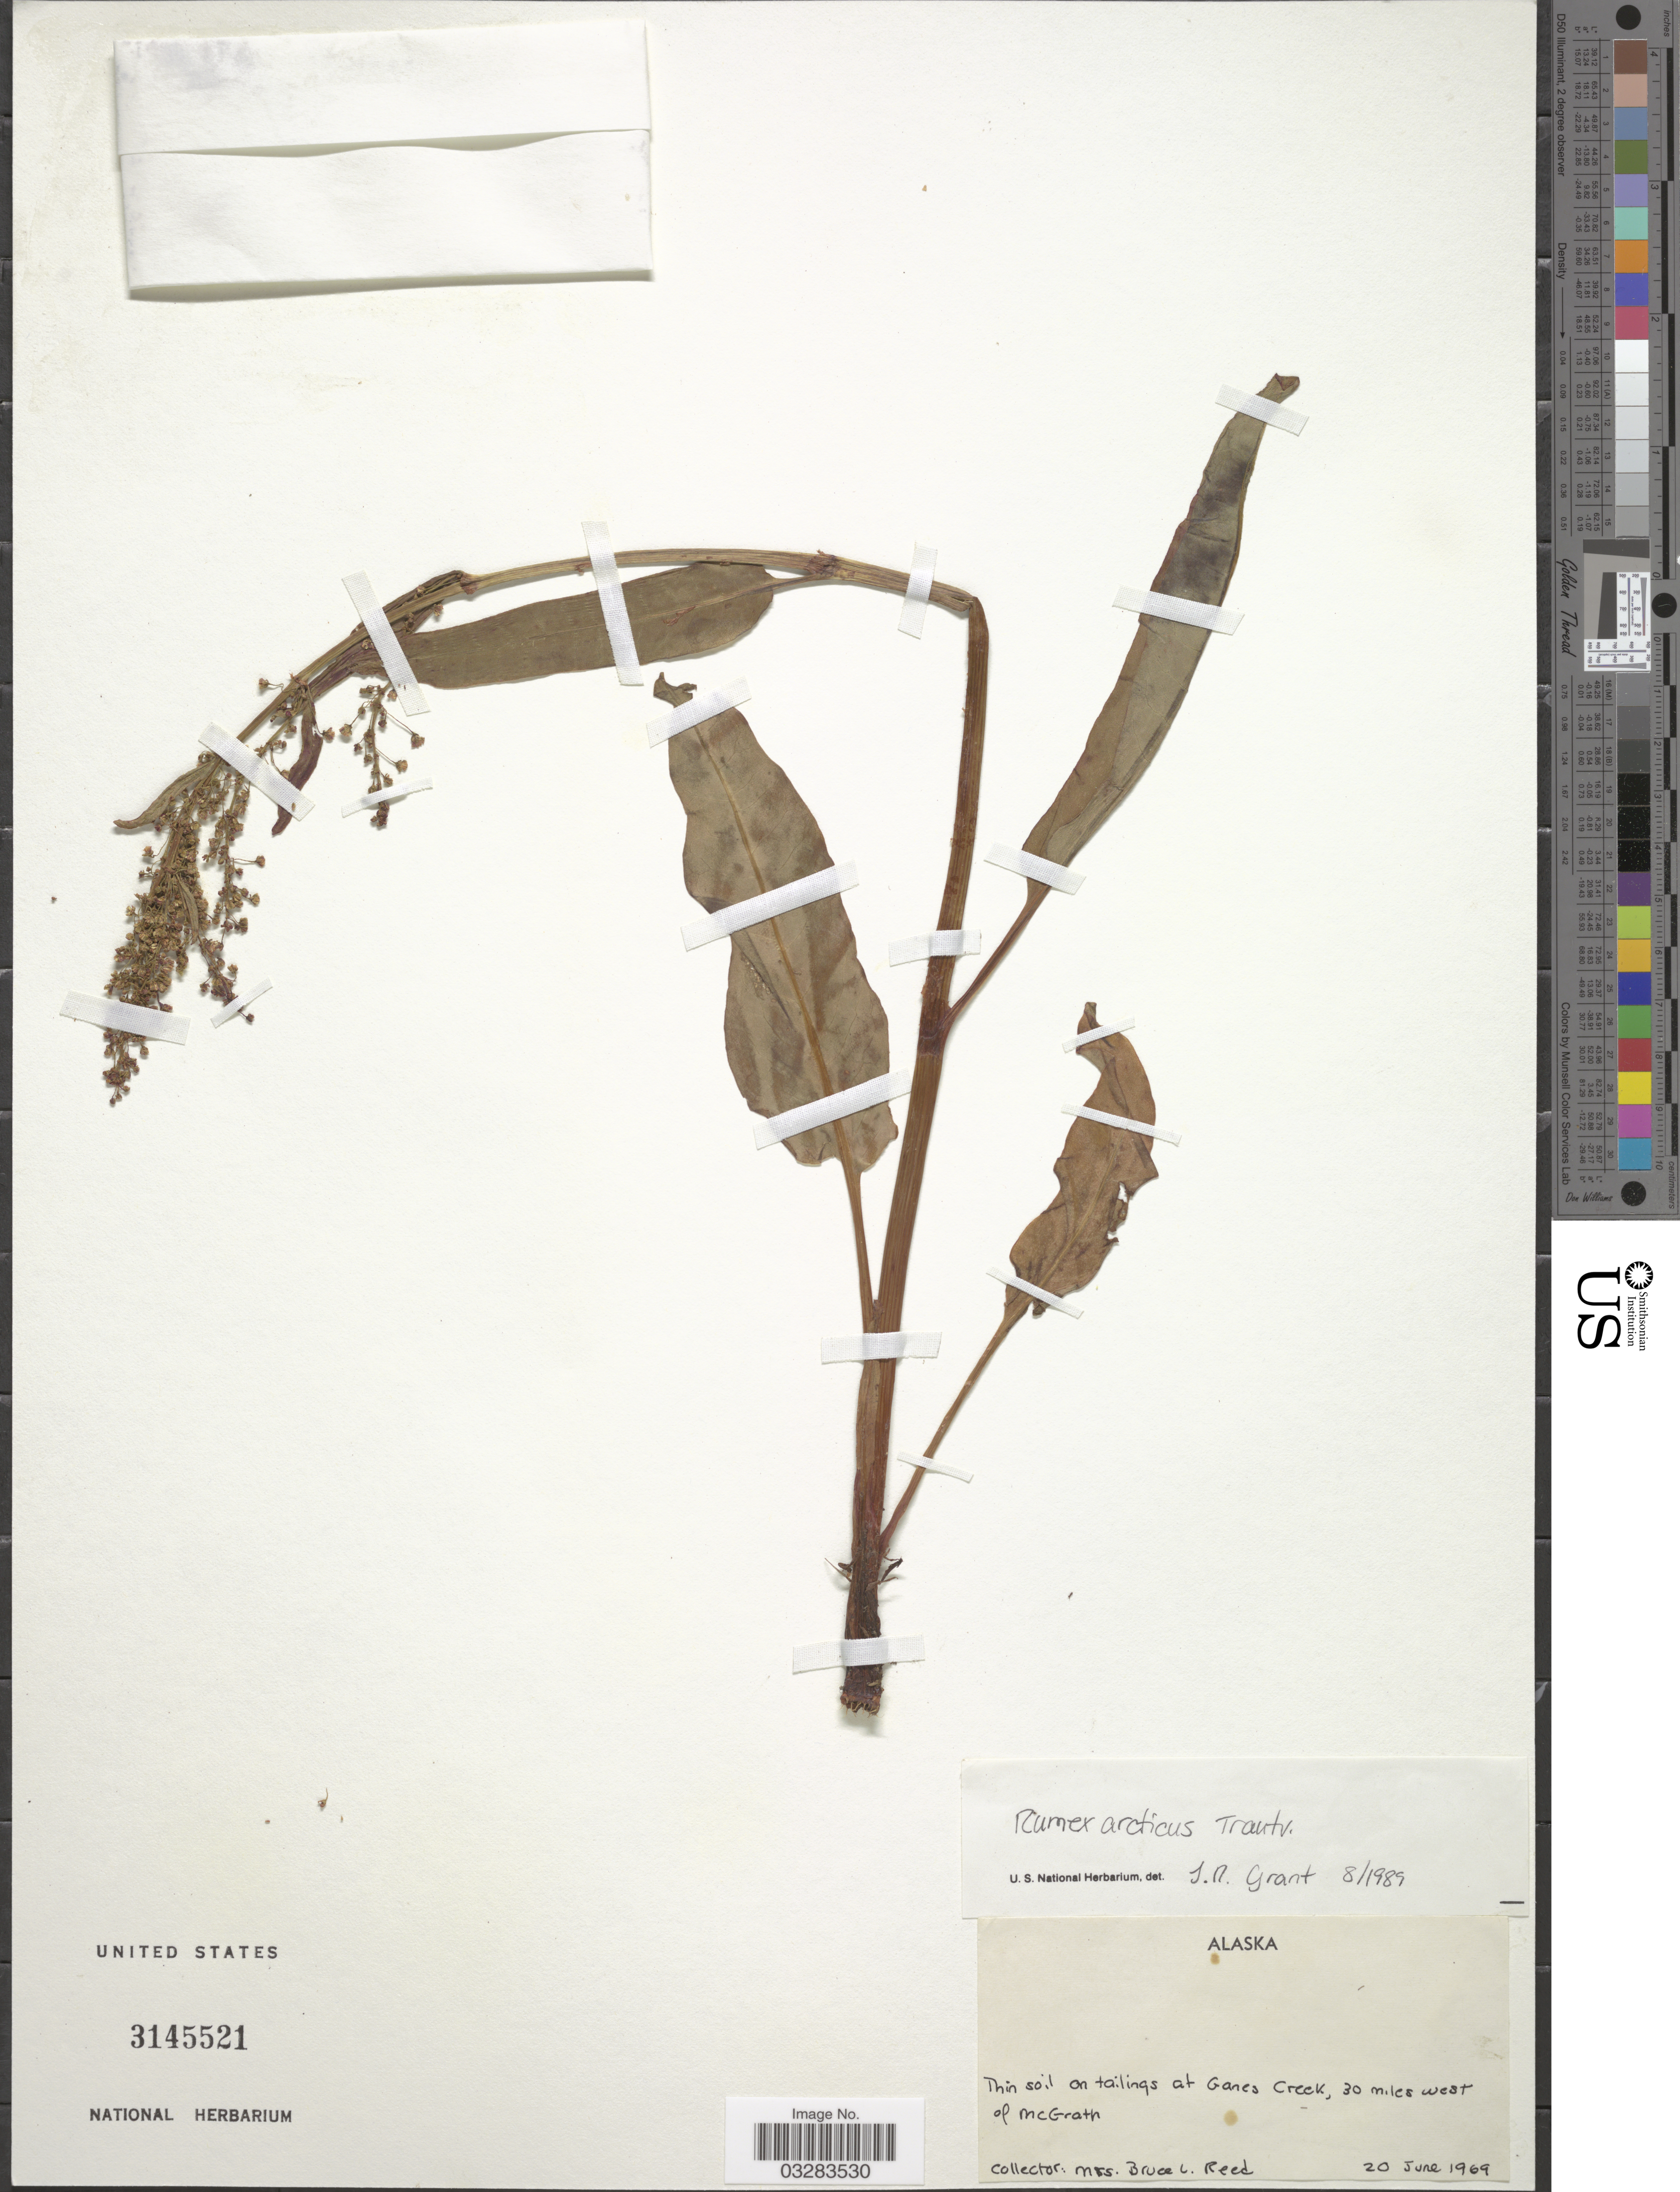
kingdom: Plantae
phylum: Tracheophyta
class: Magnoliopsida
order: Caryophyllales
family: Polygonaceae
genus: Rumex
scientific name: Rumex arcticus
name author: Trautv.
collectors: B. Reed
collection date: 1969-06-20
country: United States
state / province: Alaska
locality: On tailings at Ganes Creek, 30 miles west of McGrath.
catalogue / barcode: US 3145521